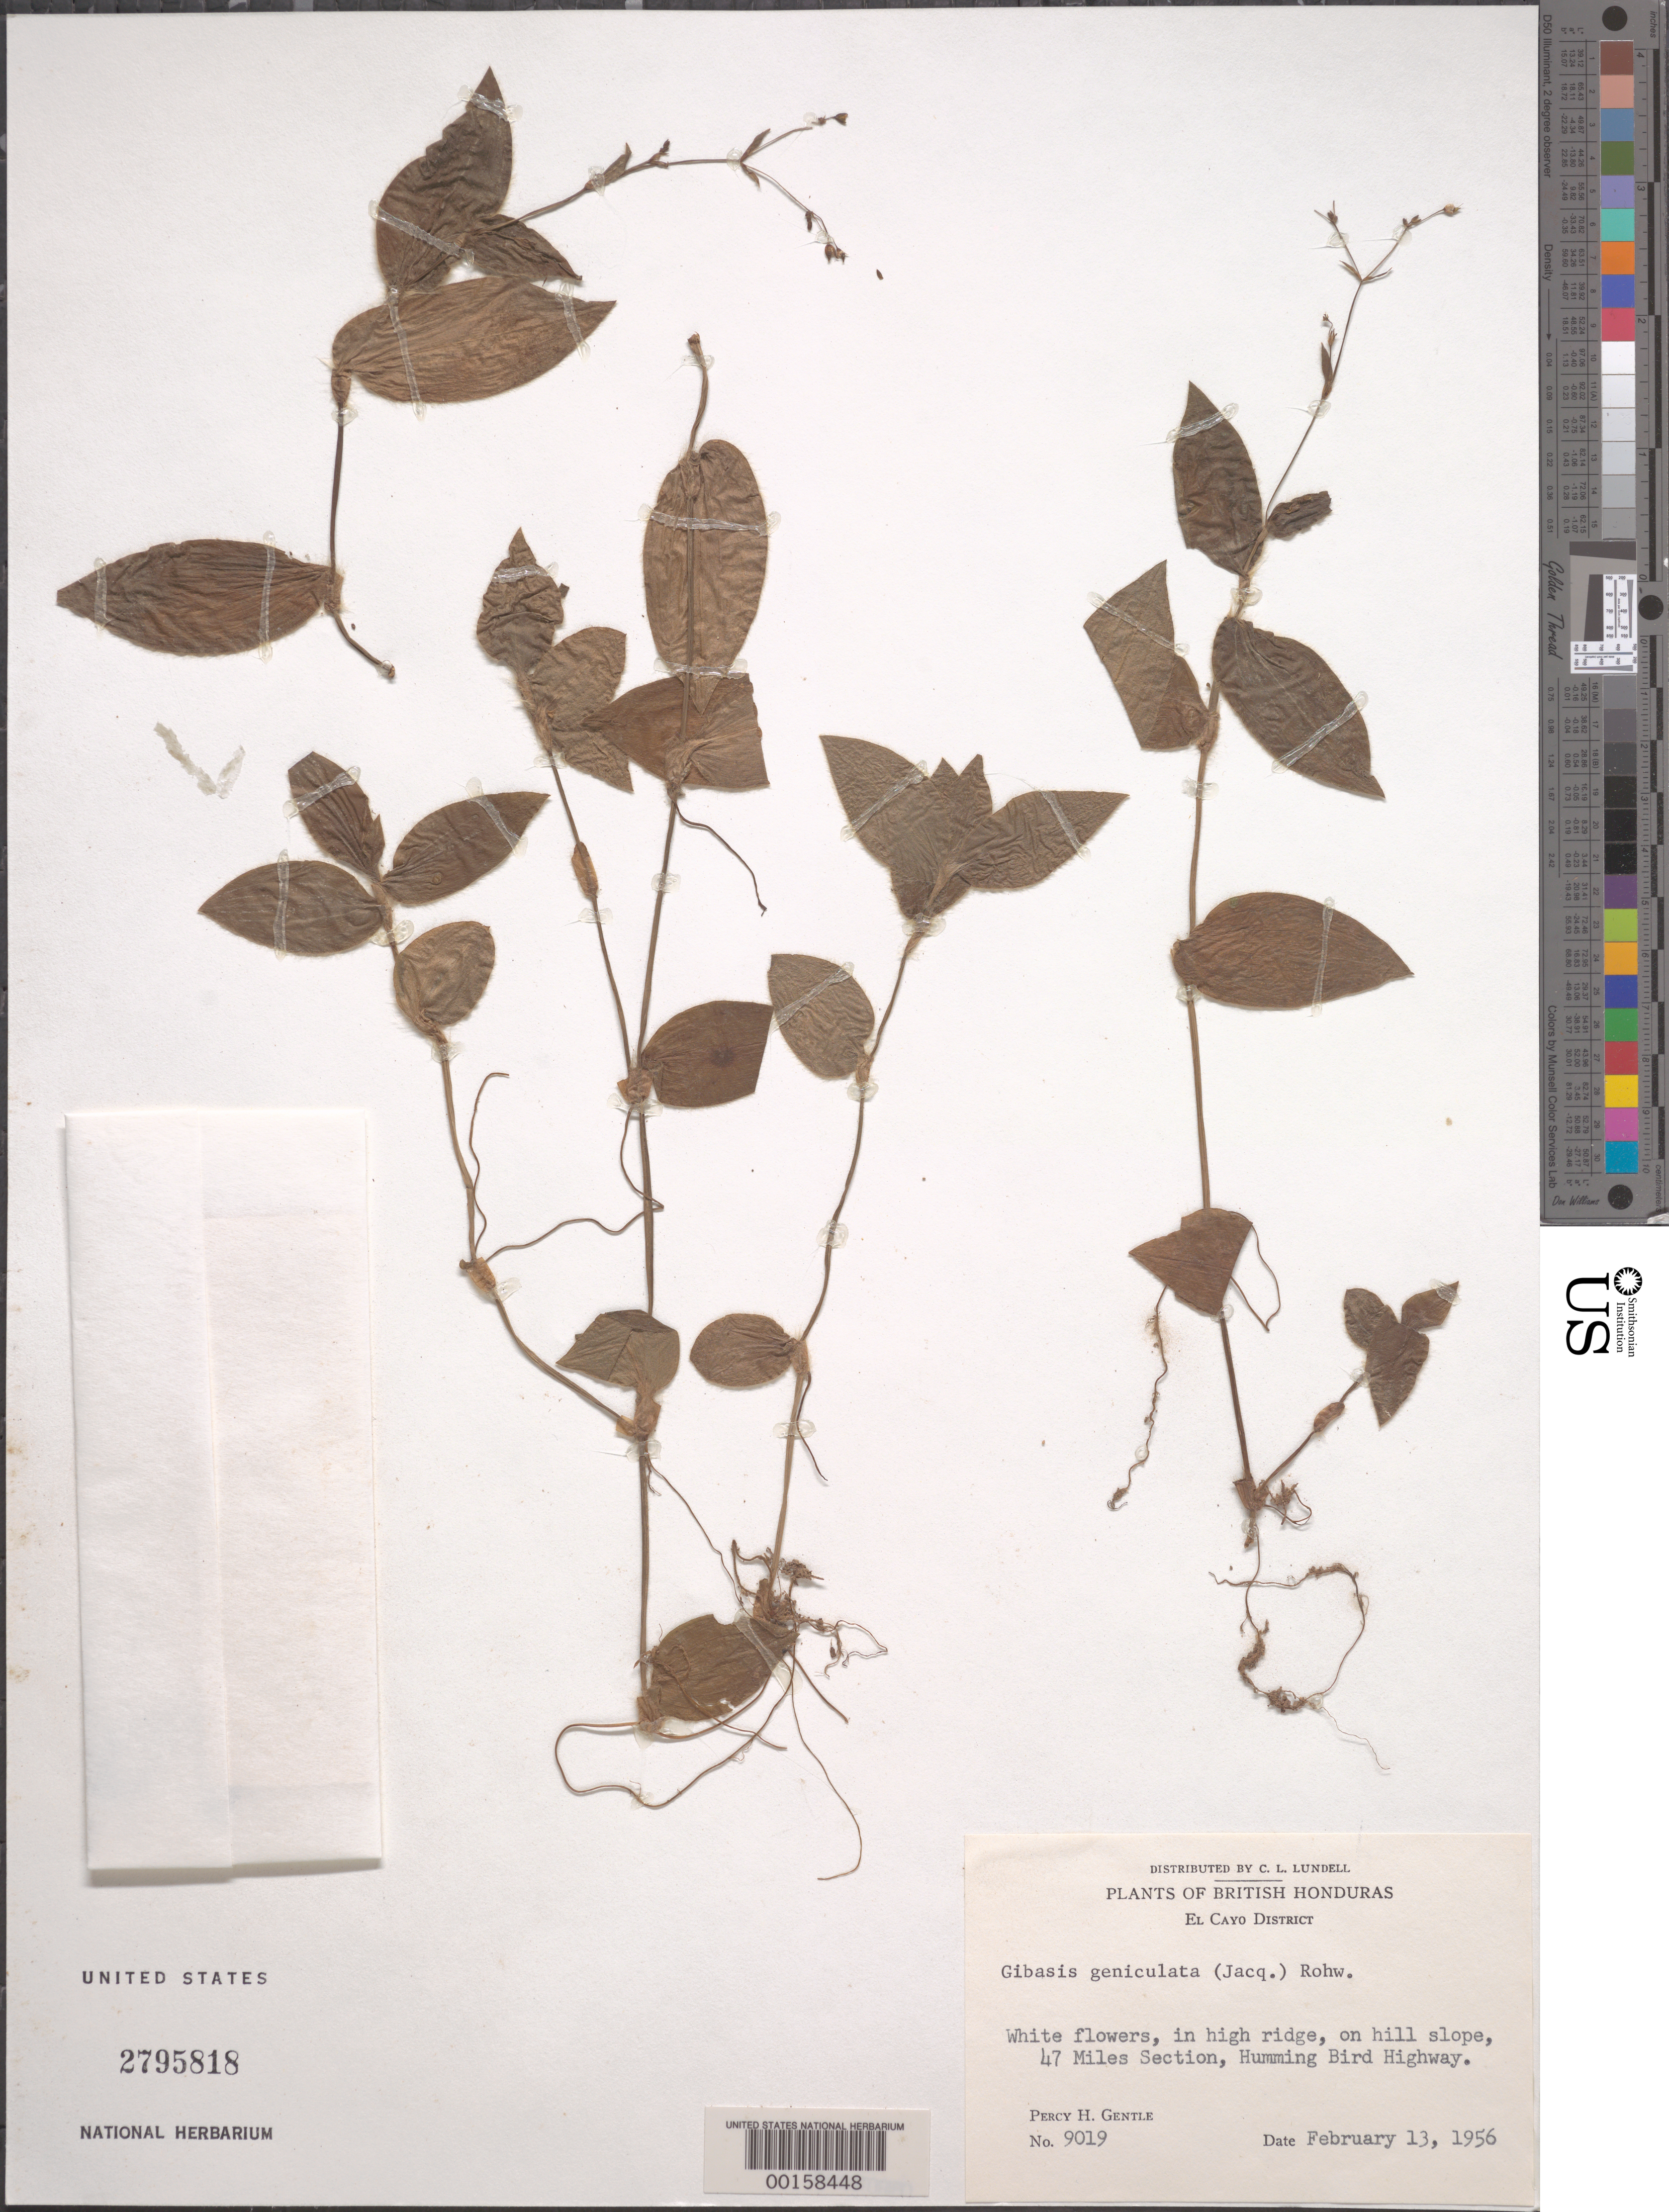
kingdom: Plantae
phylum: Tracheophyta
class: Liliopsida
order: Commelinales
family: Commelinaceae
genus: Gibasis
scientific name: Gibasis geniculata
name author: (Jacq.) Rohweder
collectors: P. H. Gentle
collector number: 9019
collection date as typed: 13 Feb 1956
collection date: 1956-02-13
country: Belize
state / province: Cayo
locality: Humming Bird Highway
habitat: High ridge, hill slope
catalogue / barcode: US 2795818